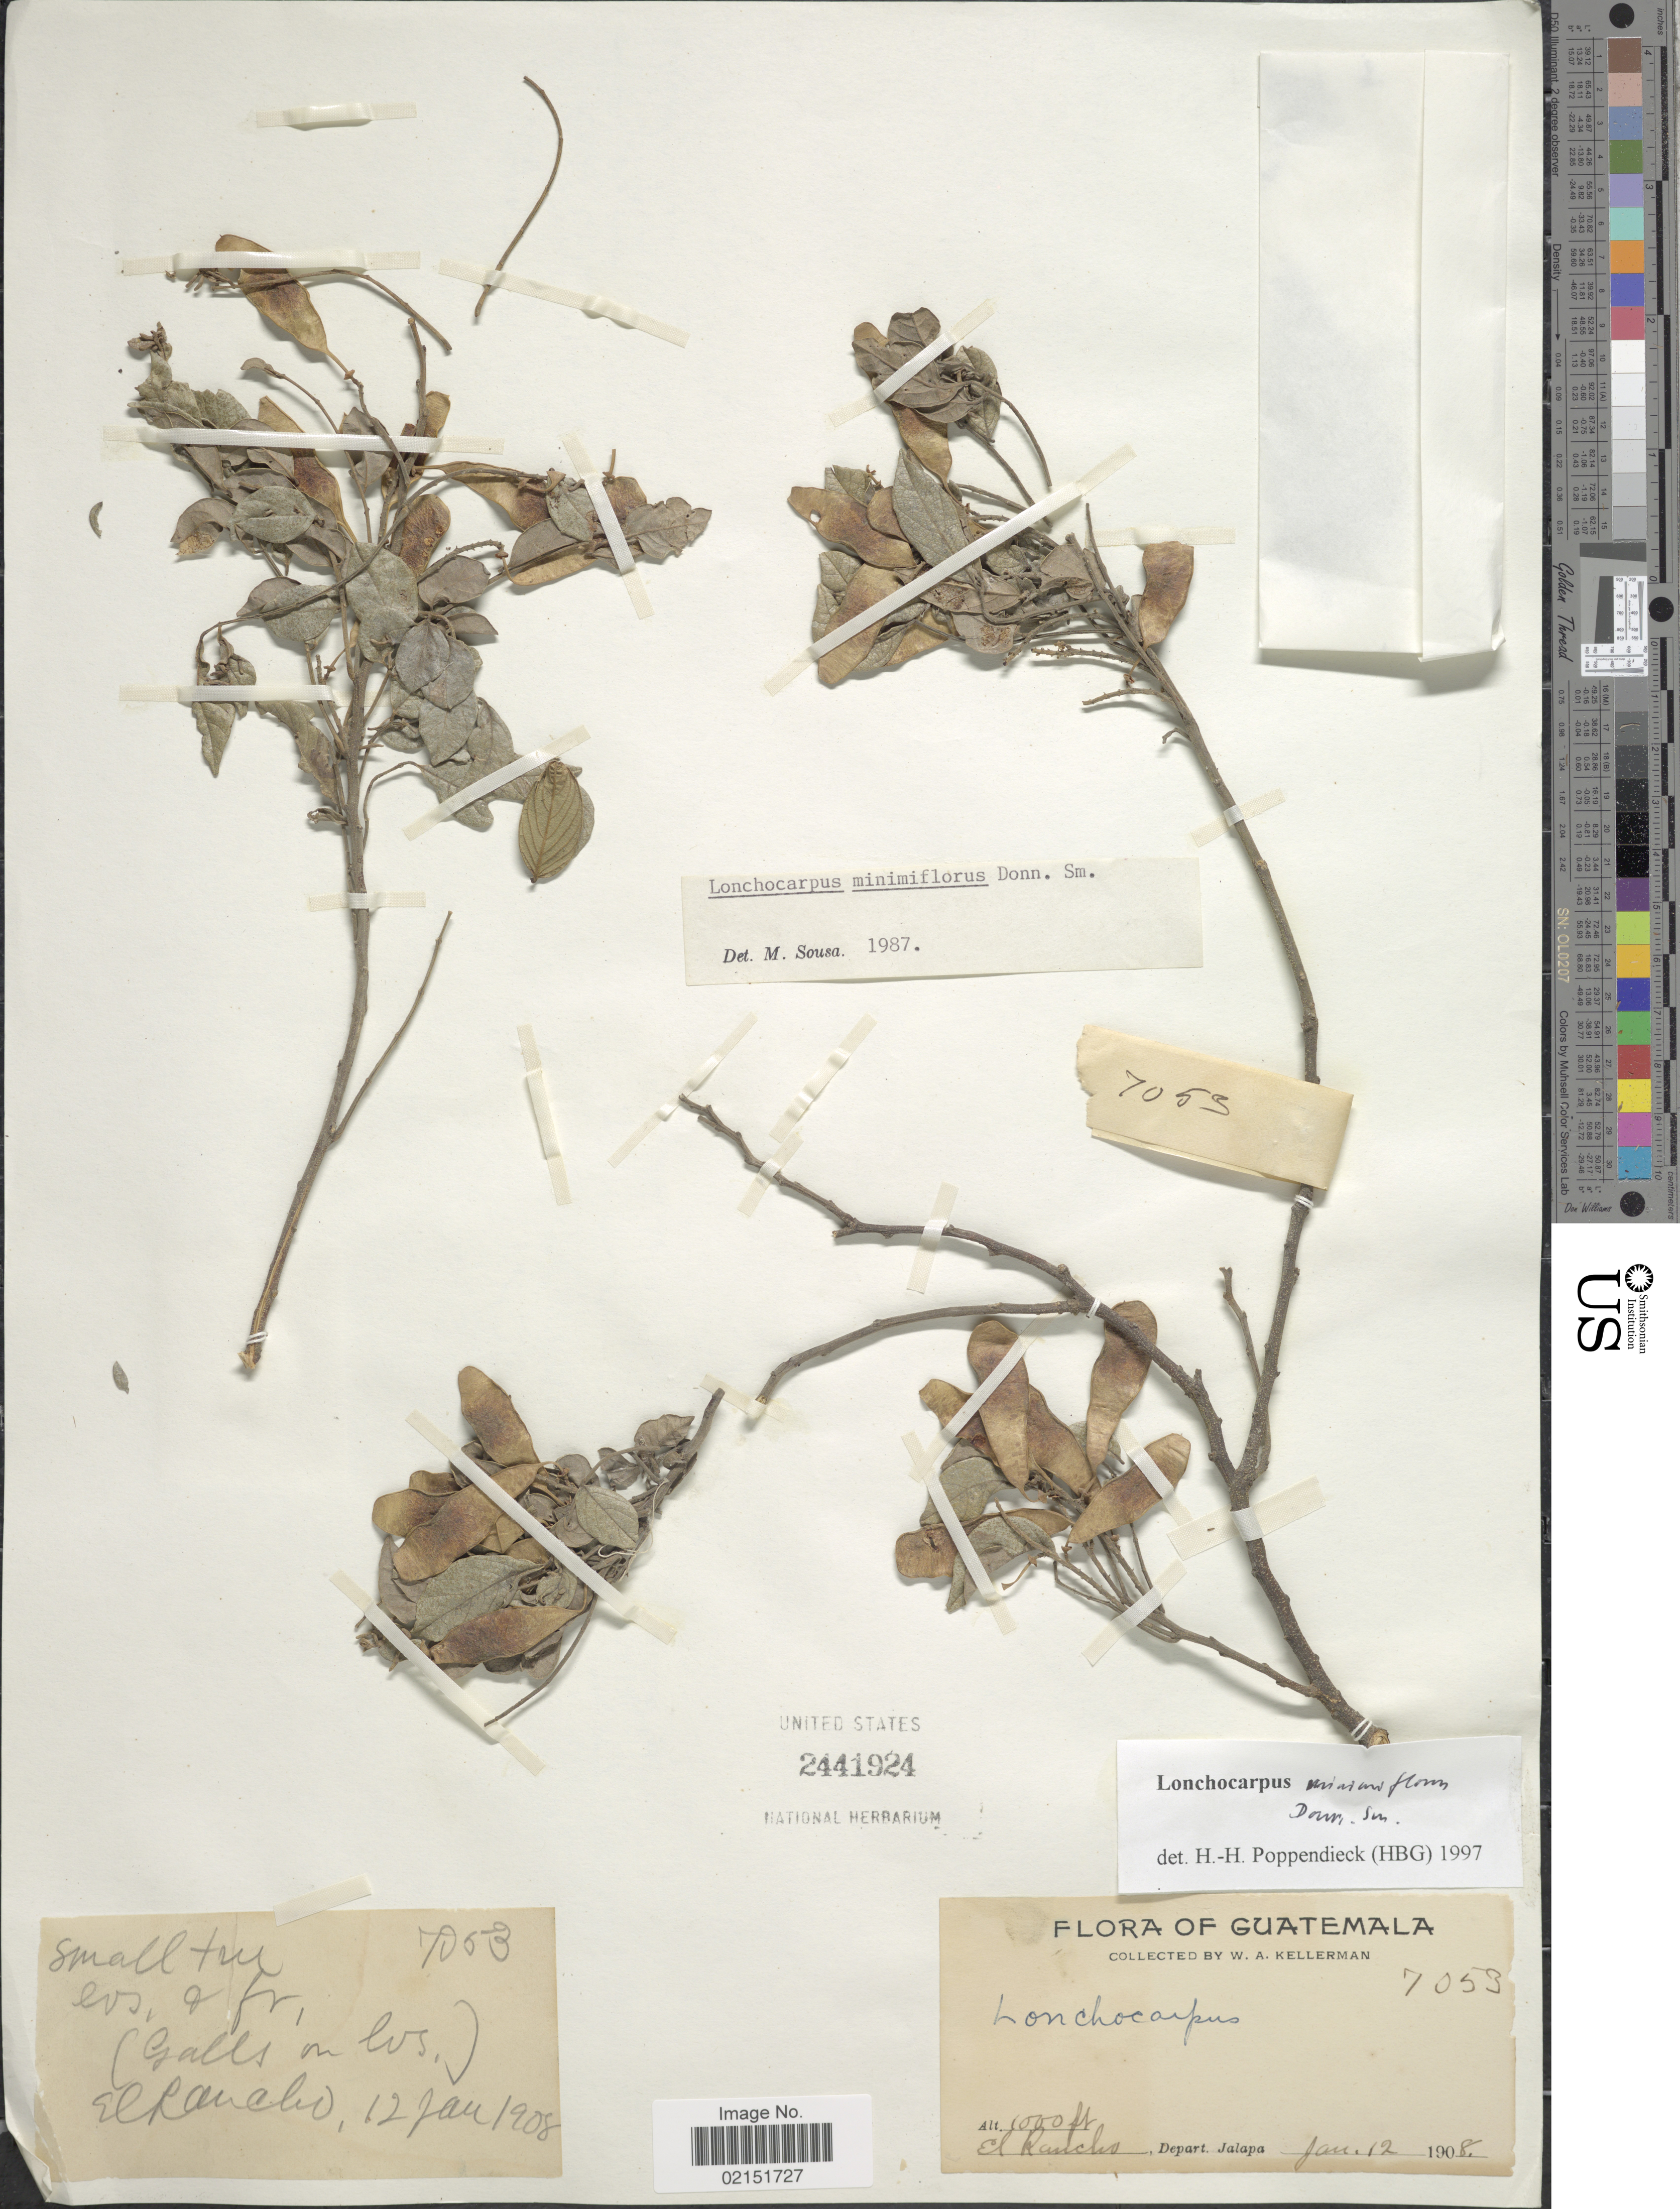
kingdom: Plantae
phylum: Tracheophyta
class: Magnoliopsida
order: Fabales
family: Fabaceae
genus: Lonchocarpus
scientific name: Lonchocarpus minimiflorus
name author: Donn. Sm.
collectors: W. Kellerman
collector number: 7053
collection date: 1908-01-12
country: Guatemala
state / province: Jalapa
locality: El Rancho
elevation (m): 305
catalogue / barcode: US 2441924